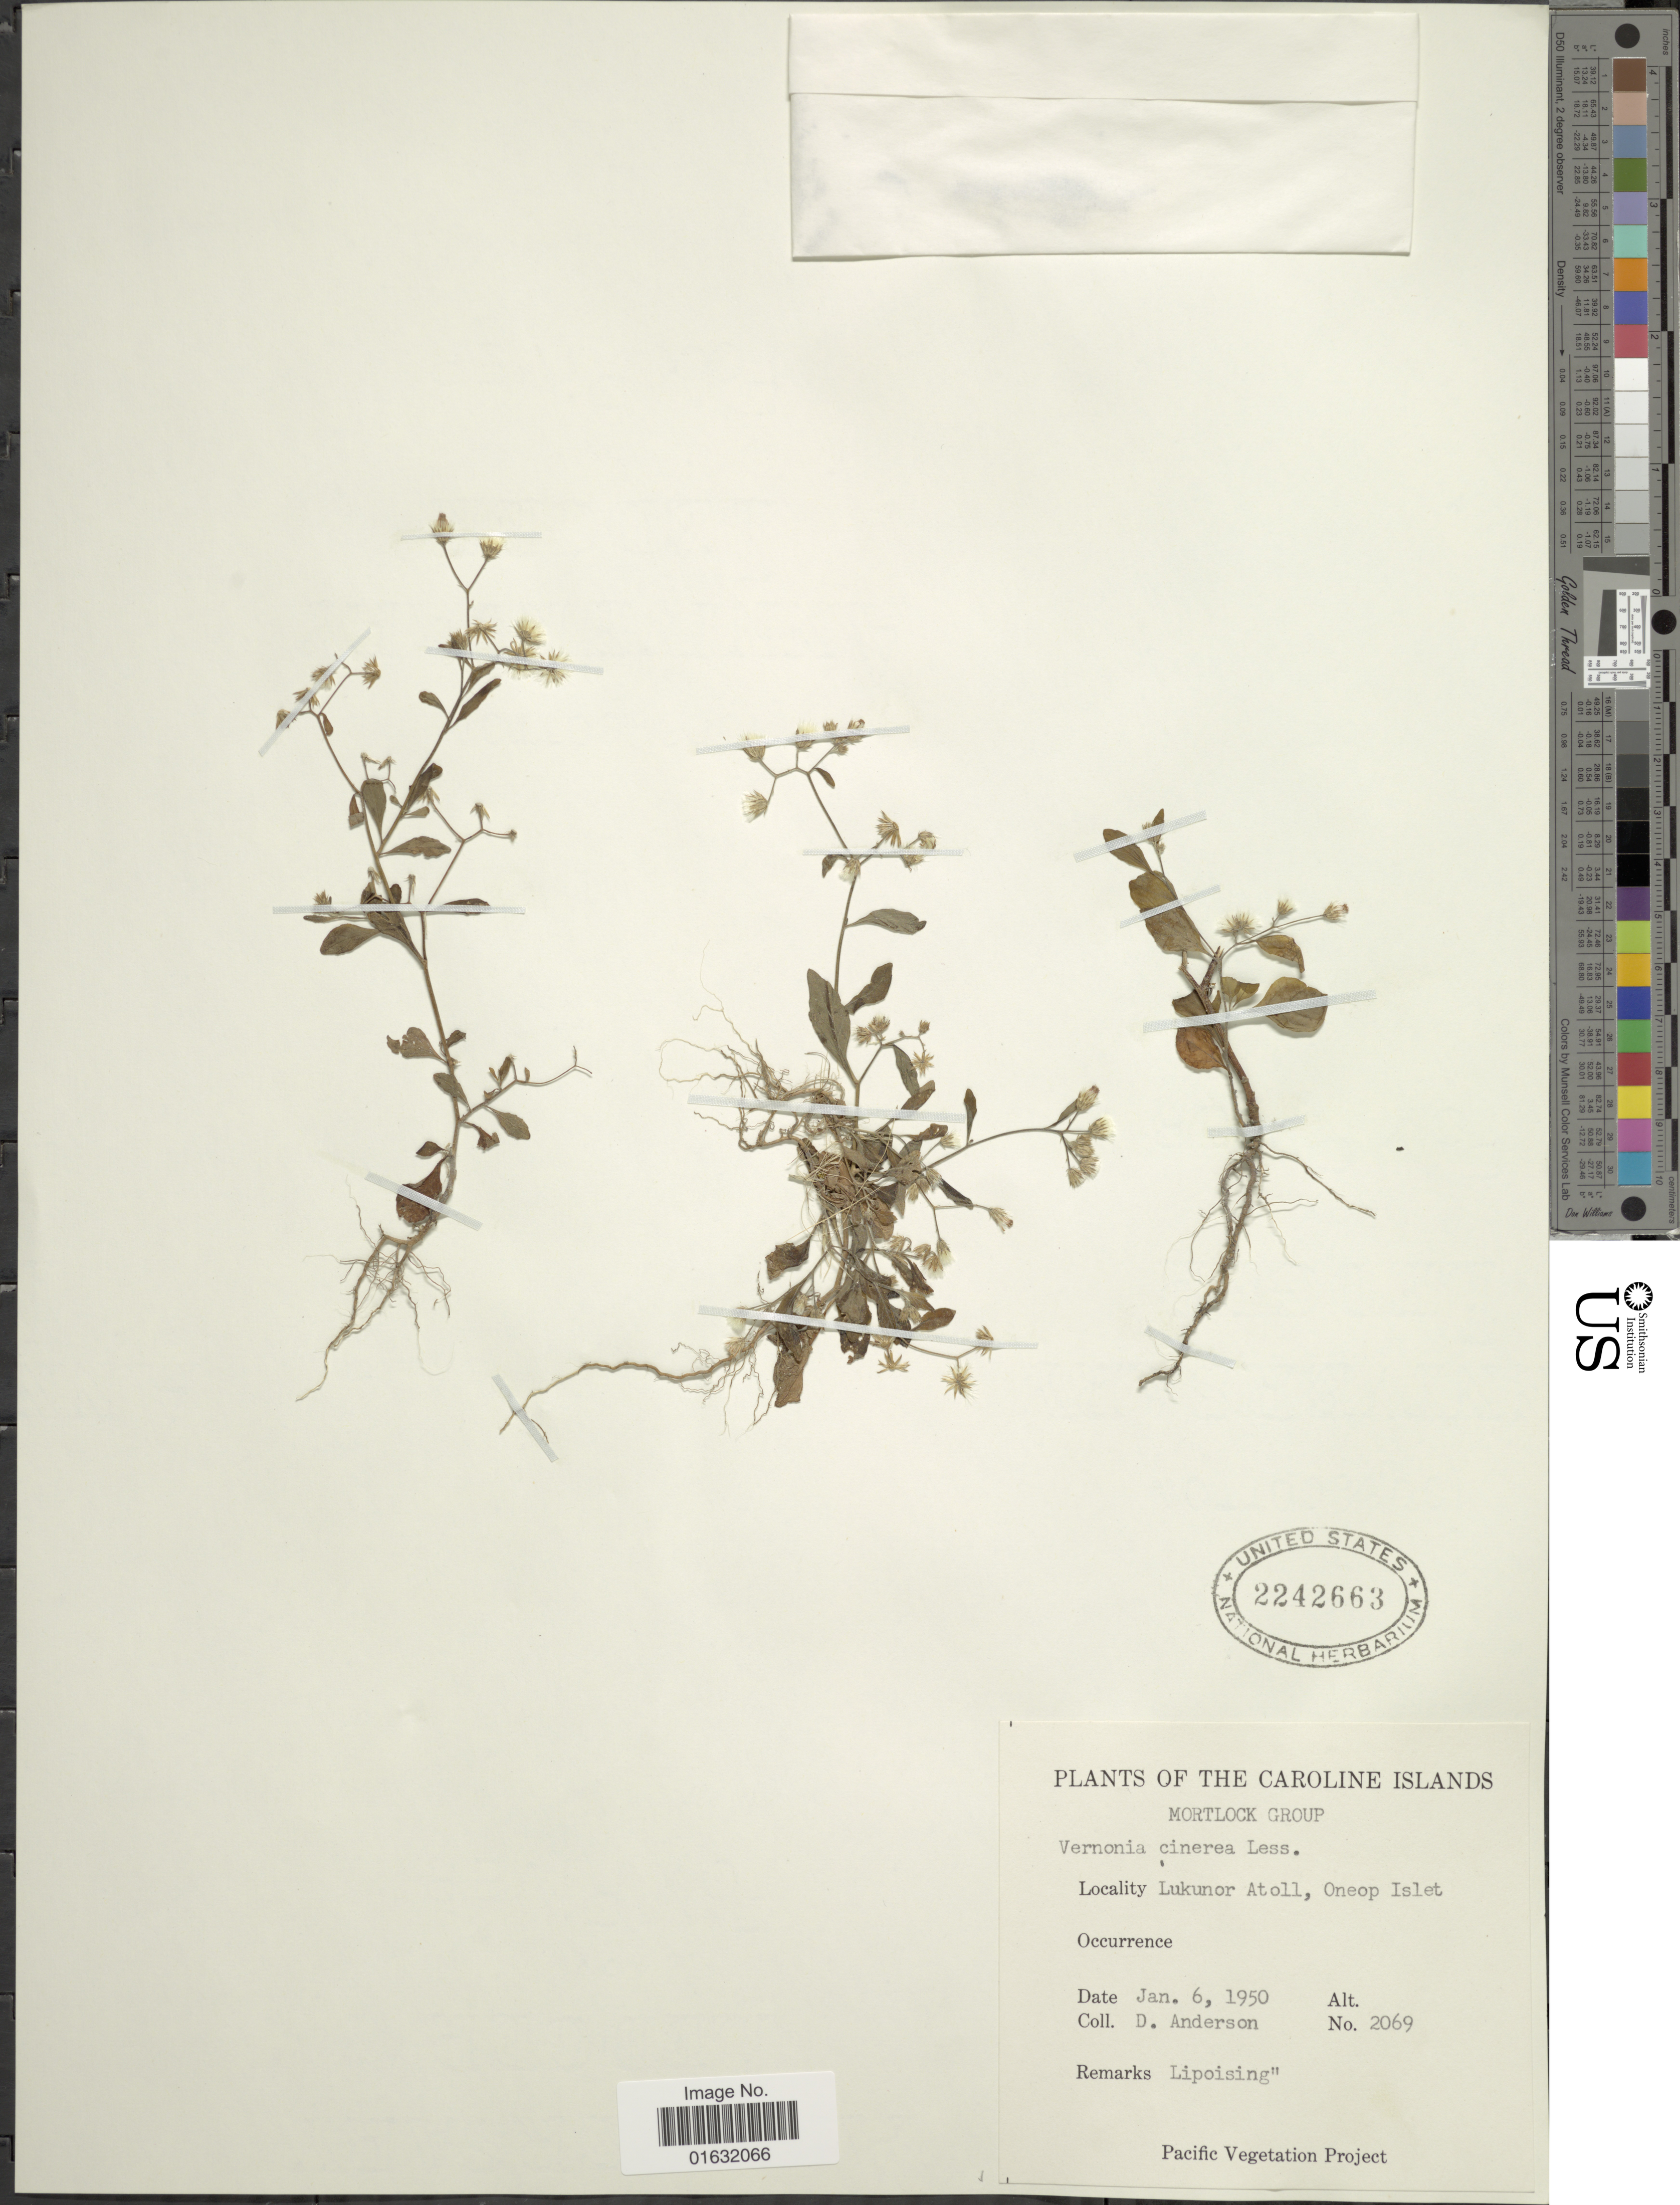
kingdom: Plantae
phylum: Tracheophyta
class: Magnoliopsida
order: Asterales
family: Asteraceae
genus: Cyanthillium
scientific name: Cyanthillium cinereum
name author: (L.) H. Rob.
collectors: D. Anderson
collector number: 2069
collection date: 1950-01-06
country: Micronesia, Federated States of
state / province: Truk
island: Lukunor Atoll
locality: Mortlock Group, Lukunor Atoll, Oneop Islet.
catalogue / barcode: US 2242663